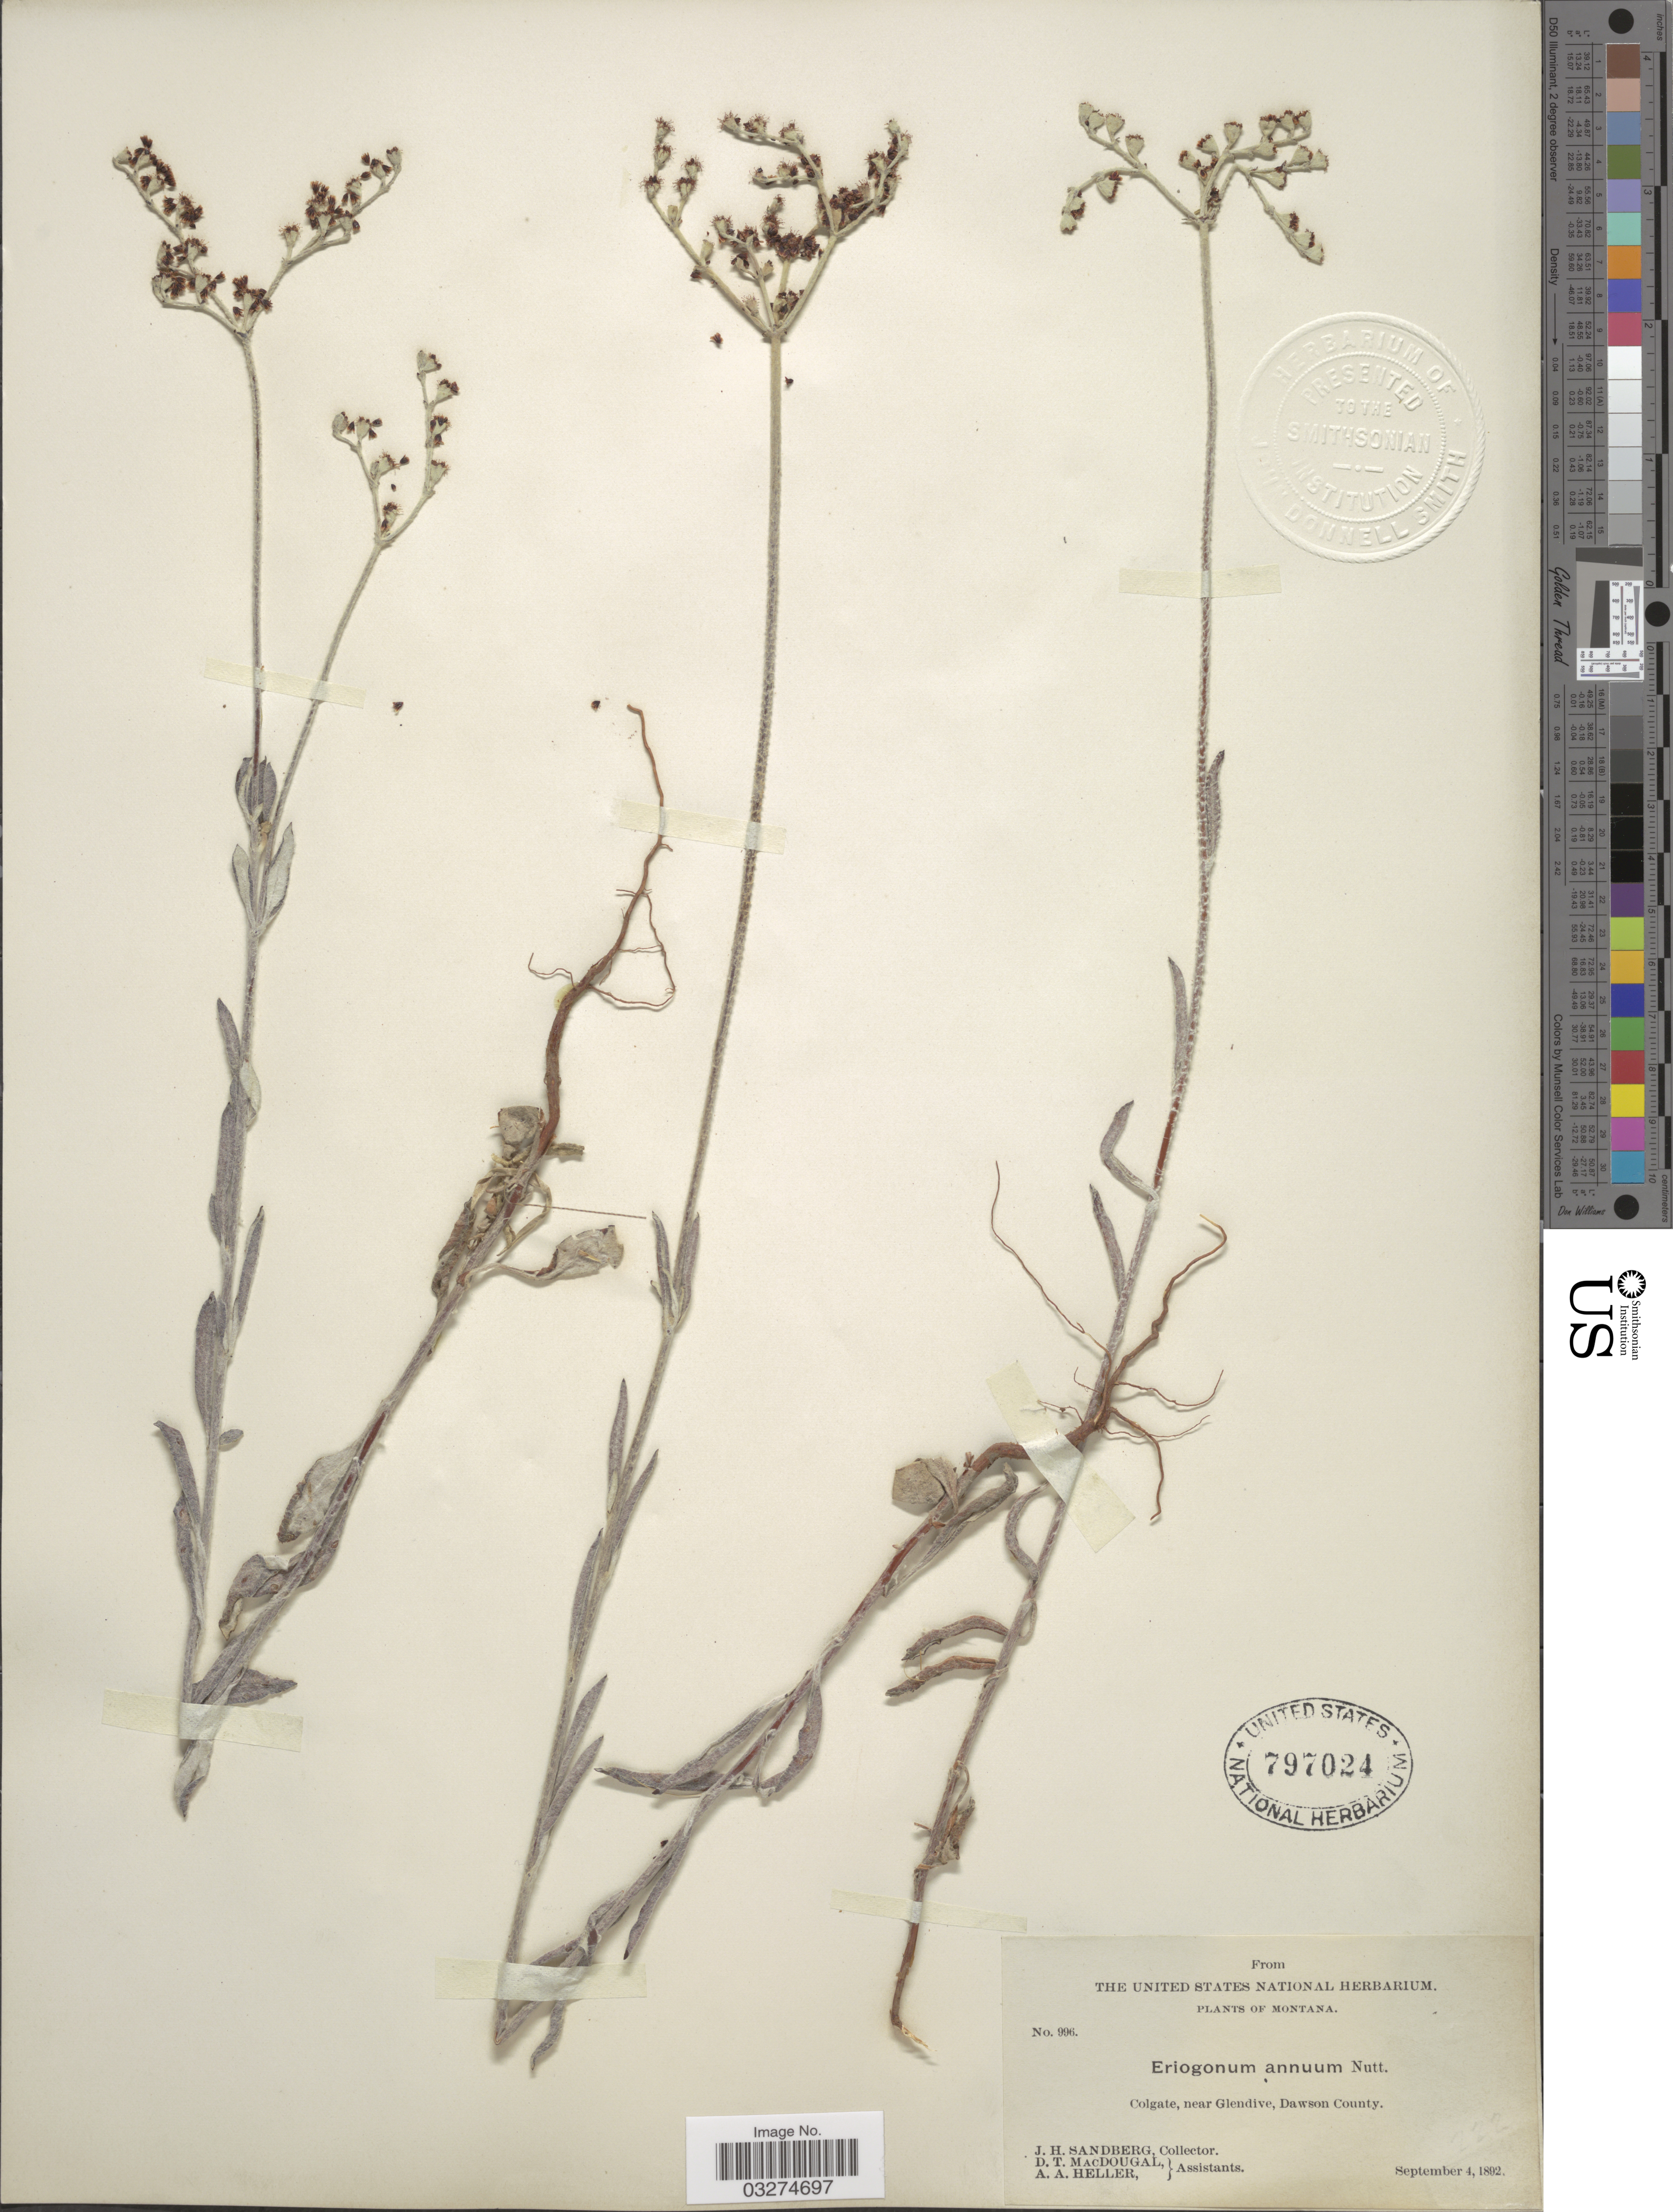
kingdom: Plantae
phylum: Tracheophyta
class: Magnoliopsida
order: Caryophyllales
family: Polygonaceae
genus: Eriogonum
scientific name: Eriogonum annuum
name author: Nutt.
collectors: J. H. Sandberg, D. T. MacDougal & A. A. Heller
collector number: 996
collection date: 1892-09-04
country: United States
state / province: Montana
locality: Colgate, near Glendive, Dawson County.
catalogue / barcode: US 797024